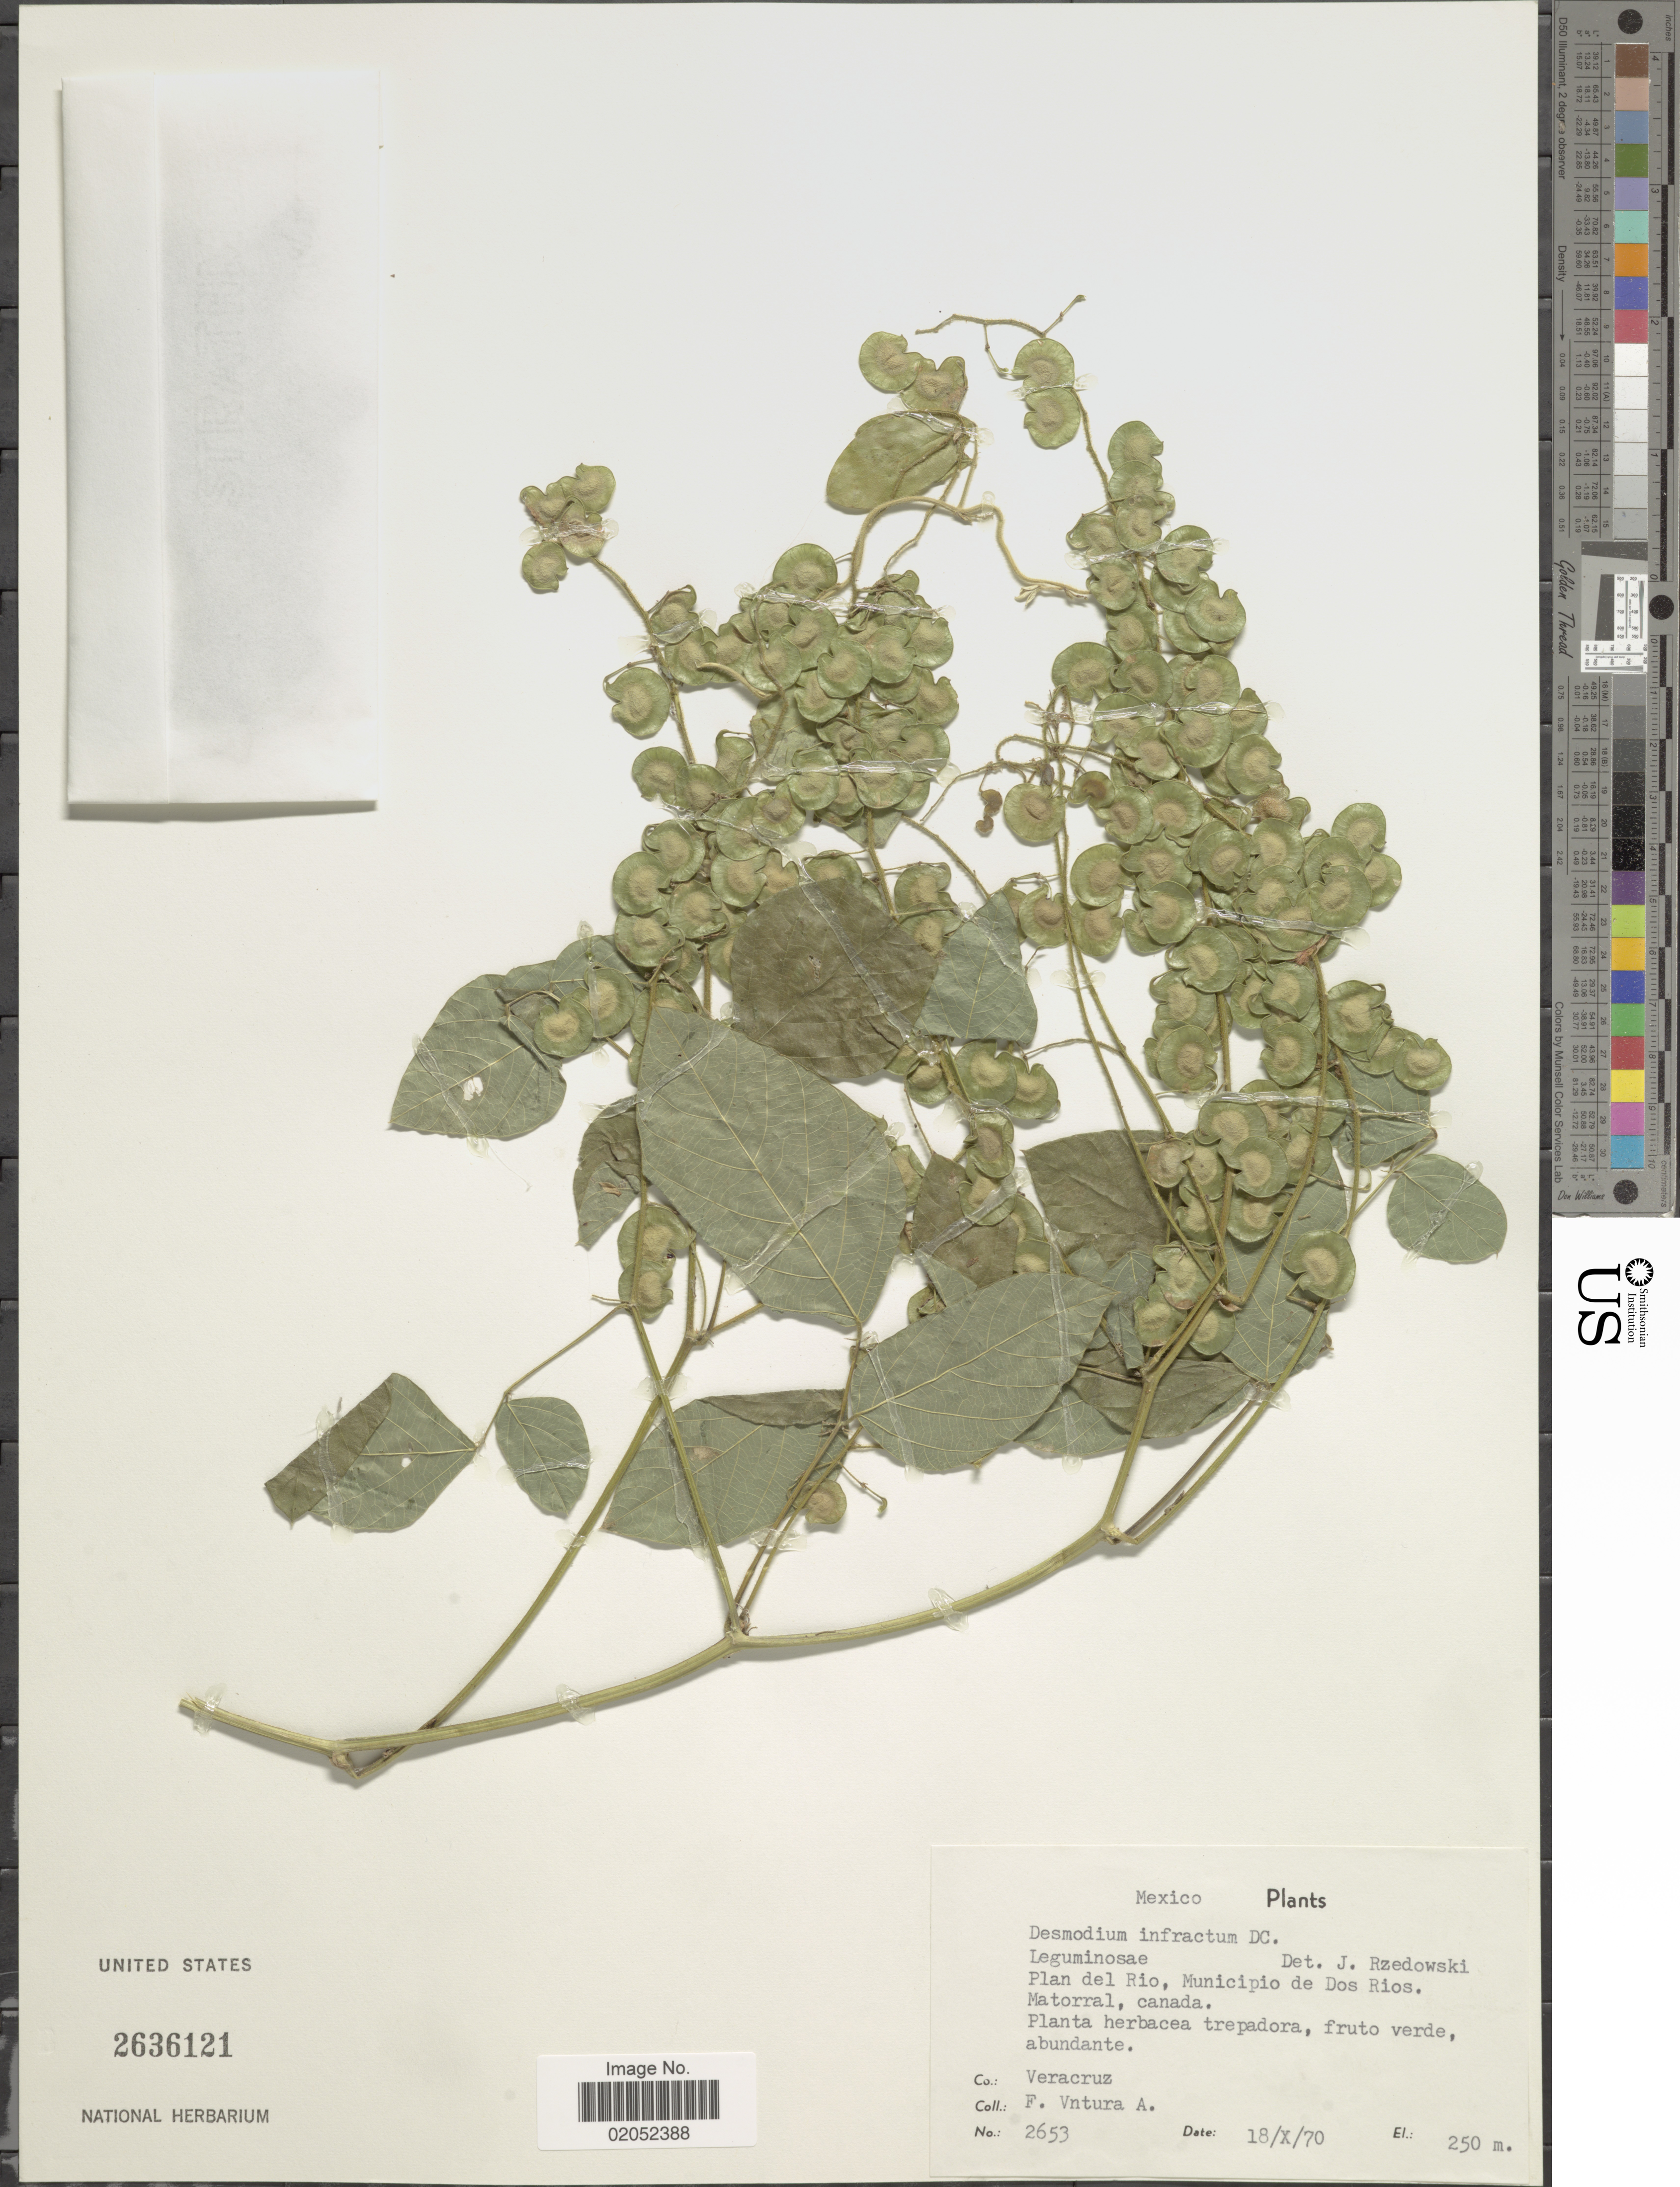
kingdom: Plantae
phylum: Tracheophyta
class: Magnoliopsida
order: Fabales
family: Fabaceae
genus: Desmodium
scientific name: Desmodium infractum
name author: DC.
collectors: F. Ventura A.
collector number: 2653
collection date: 1970-10-18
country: Mexico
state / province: Veracruz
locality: Plan del Rio, Municipio de Dos Rios. Mattoral, canada.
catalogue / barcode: US 2636121